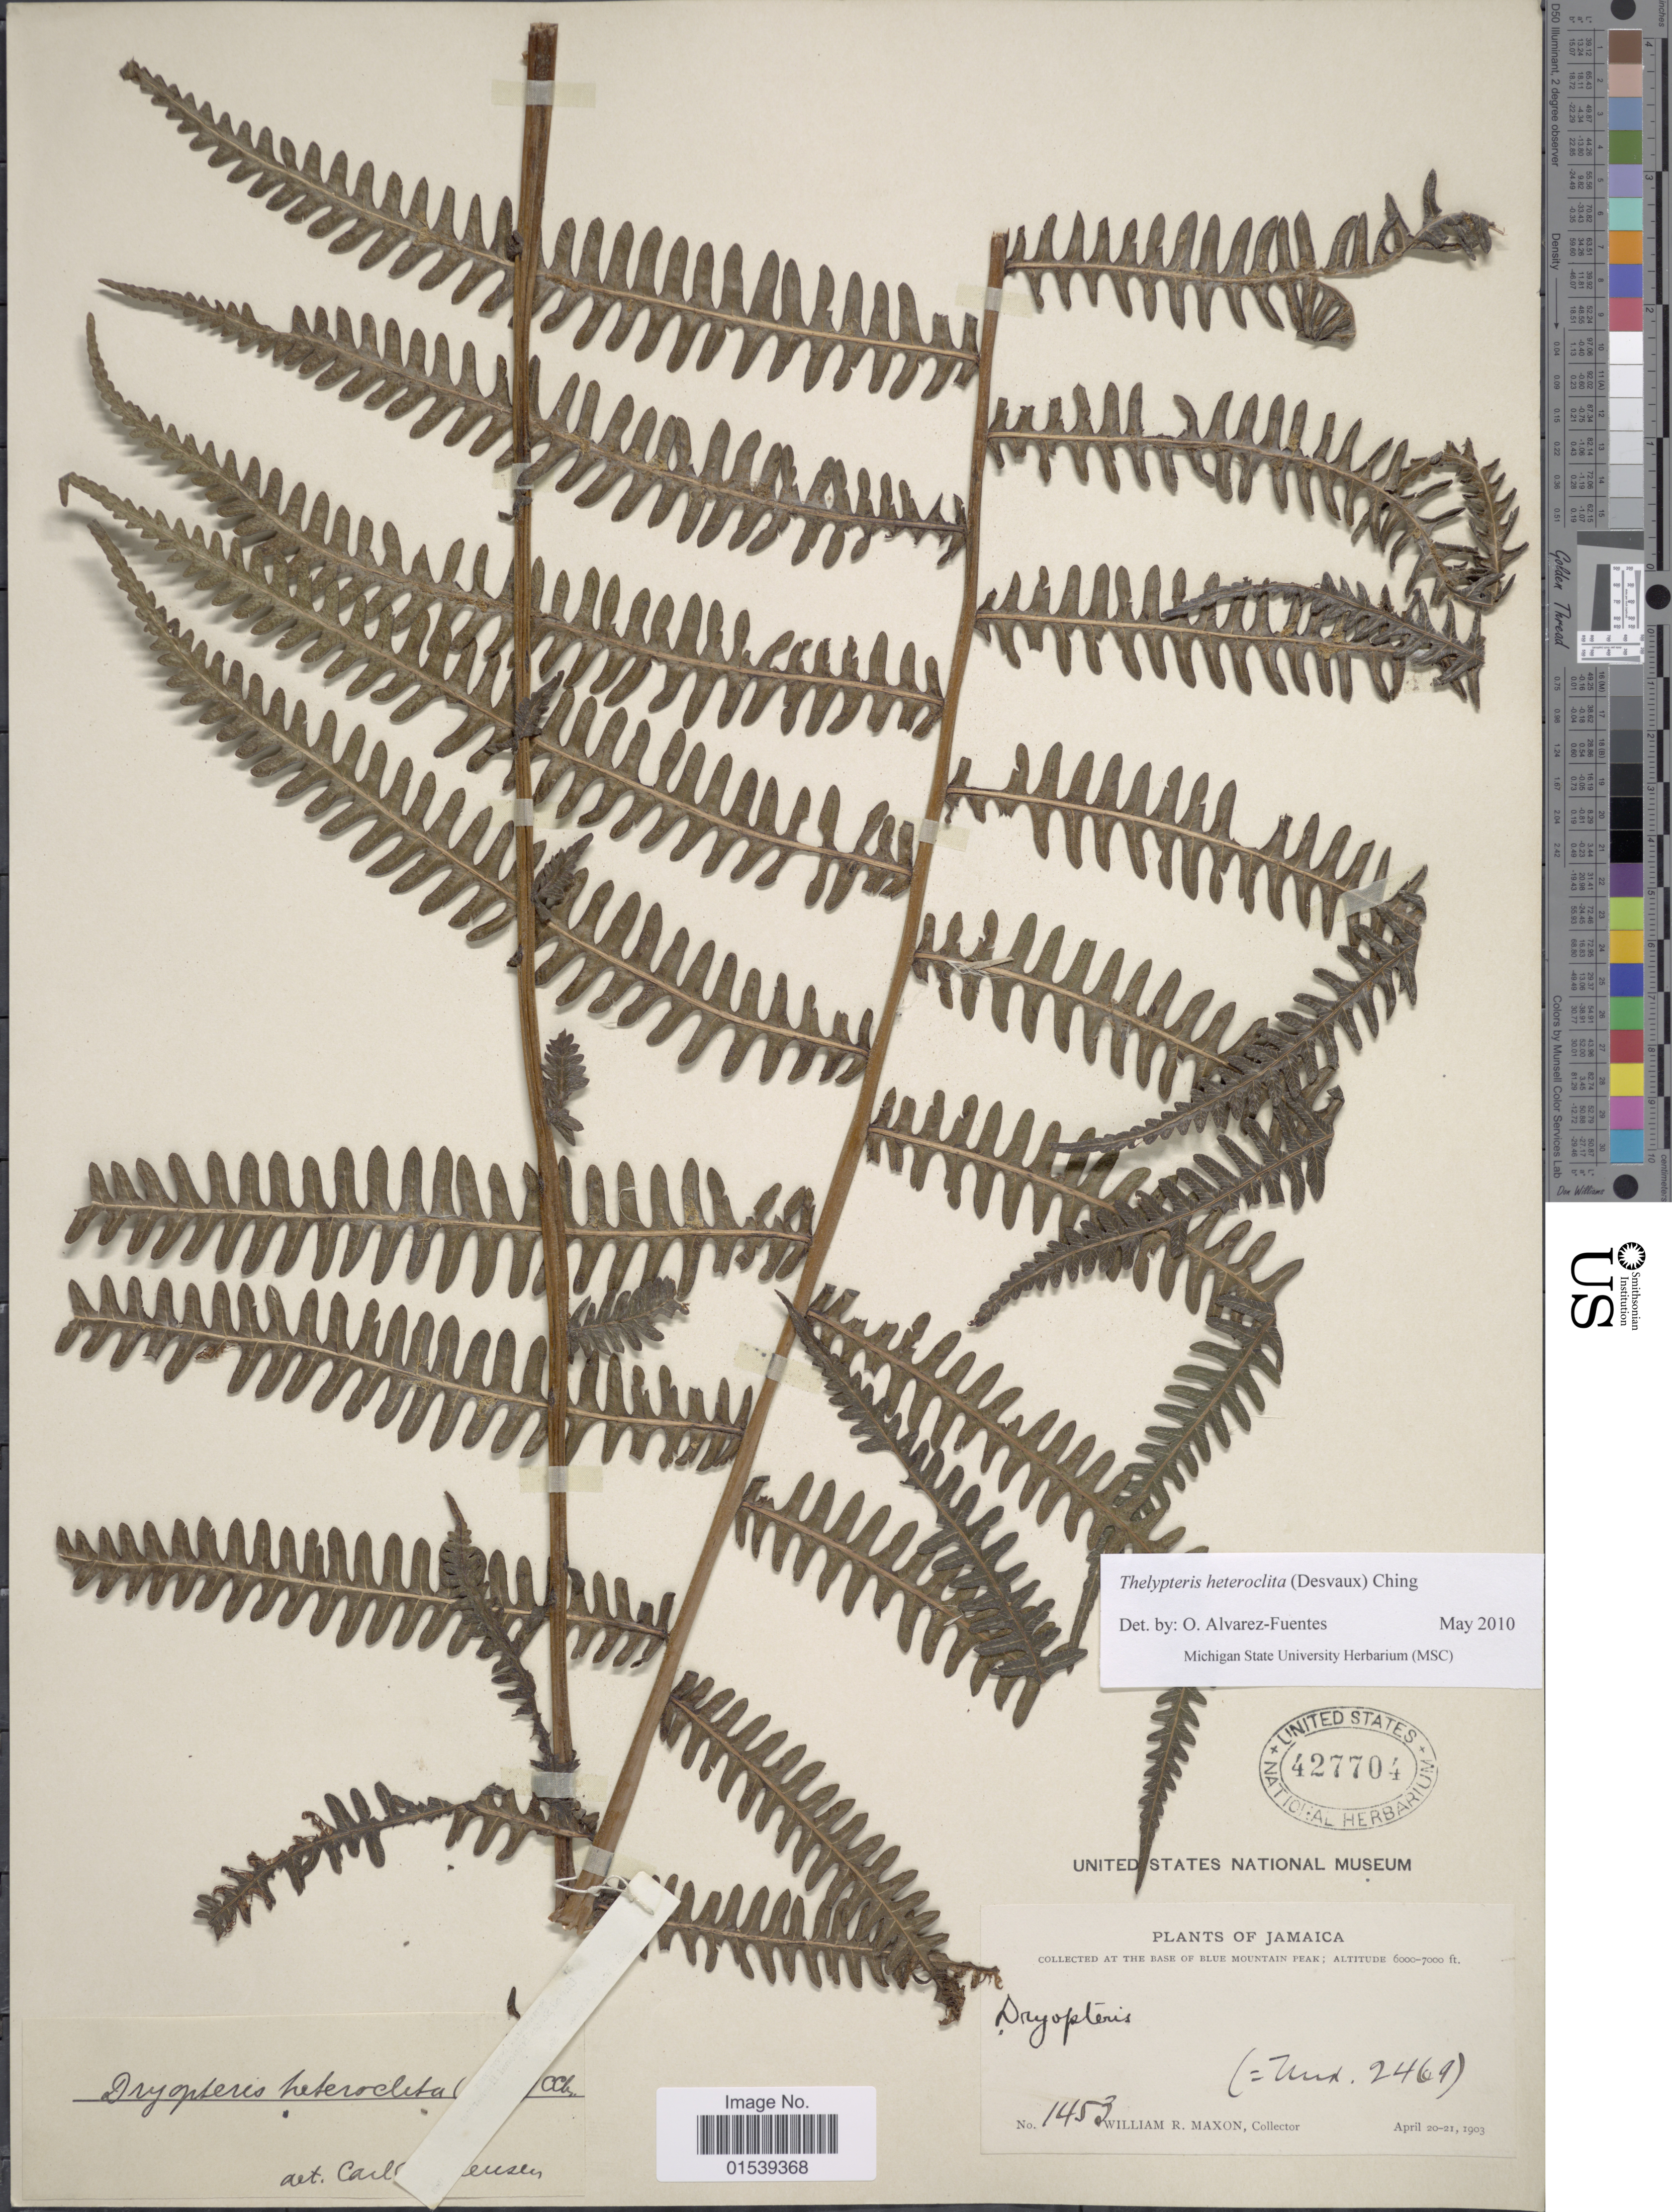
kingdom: Plantae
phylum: Tracheophyta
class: Polypodiopsida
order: Polypodiales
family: Thelypteridaceae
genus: Amauropelta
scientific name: Amauropelta heteroclita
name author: (Desv.) Pic. Serm.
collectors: W. R. Maxon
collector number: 1453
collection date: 1903-04-20/1903-04-21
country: Jamaica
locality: At the base of Blue Mountain Peak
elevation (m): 1829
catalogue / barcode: US 427704